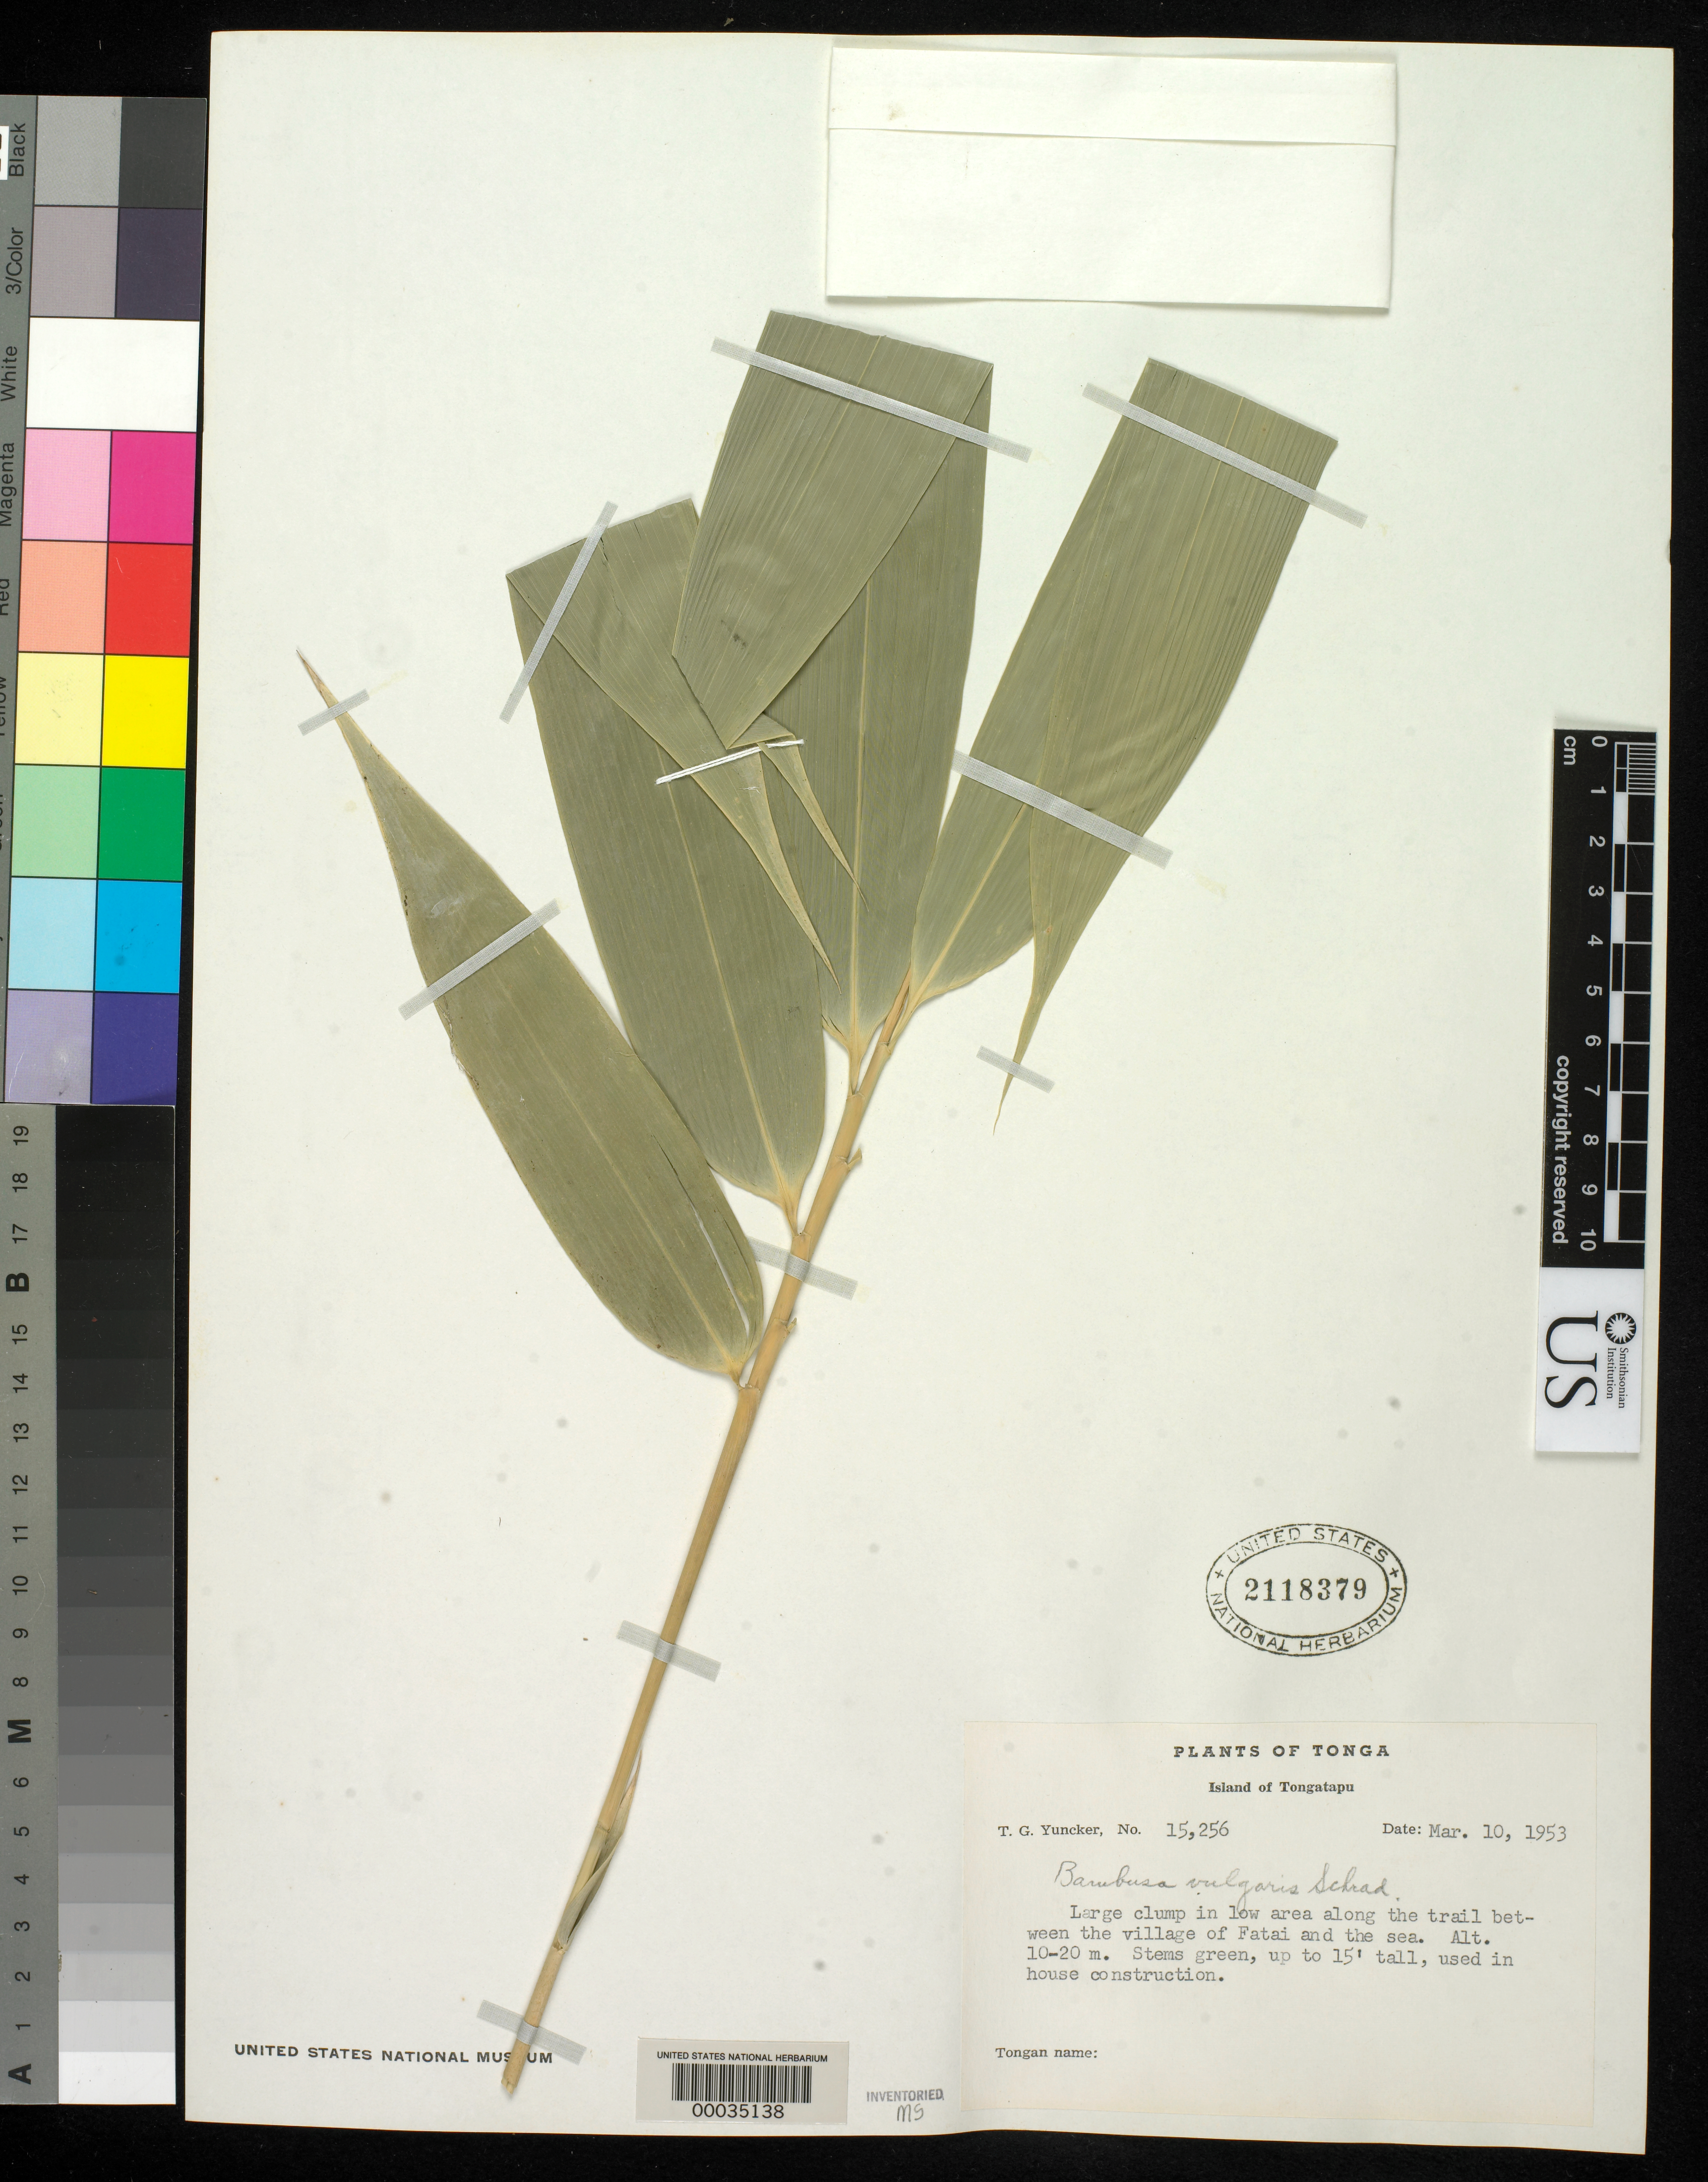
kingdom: Plantae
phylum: Tracheophyta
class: Liliopsida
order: Poales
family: Poaceae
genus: Bambusa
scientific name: Bambusa vulgaris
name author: Schrad. ex J.C. Wendl.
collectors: T. G. Yuncker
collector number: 15256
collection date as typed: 10 Mar 1953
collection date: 1953-03-10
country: Tonga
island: Tongatapu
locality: Tongatapu, fatai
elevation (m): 10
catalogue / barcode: US 2118379